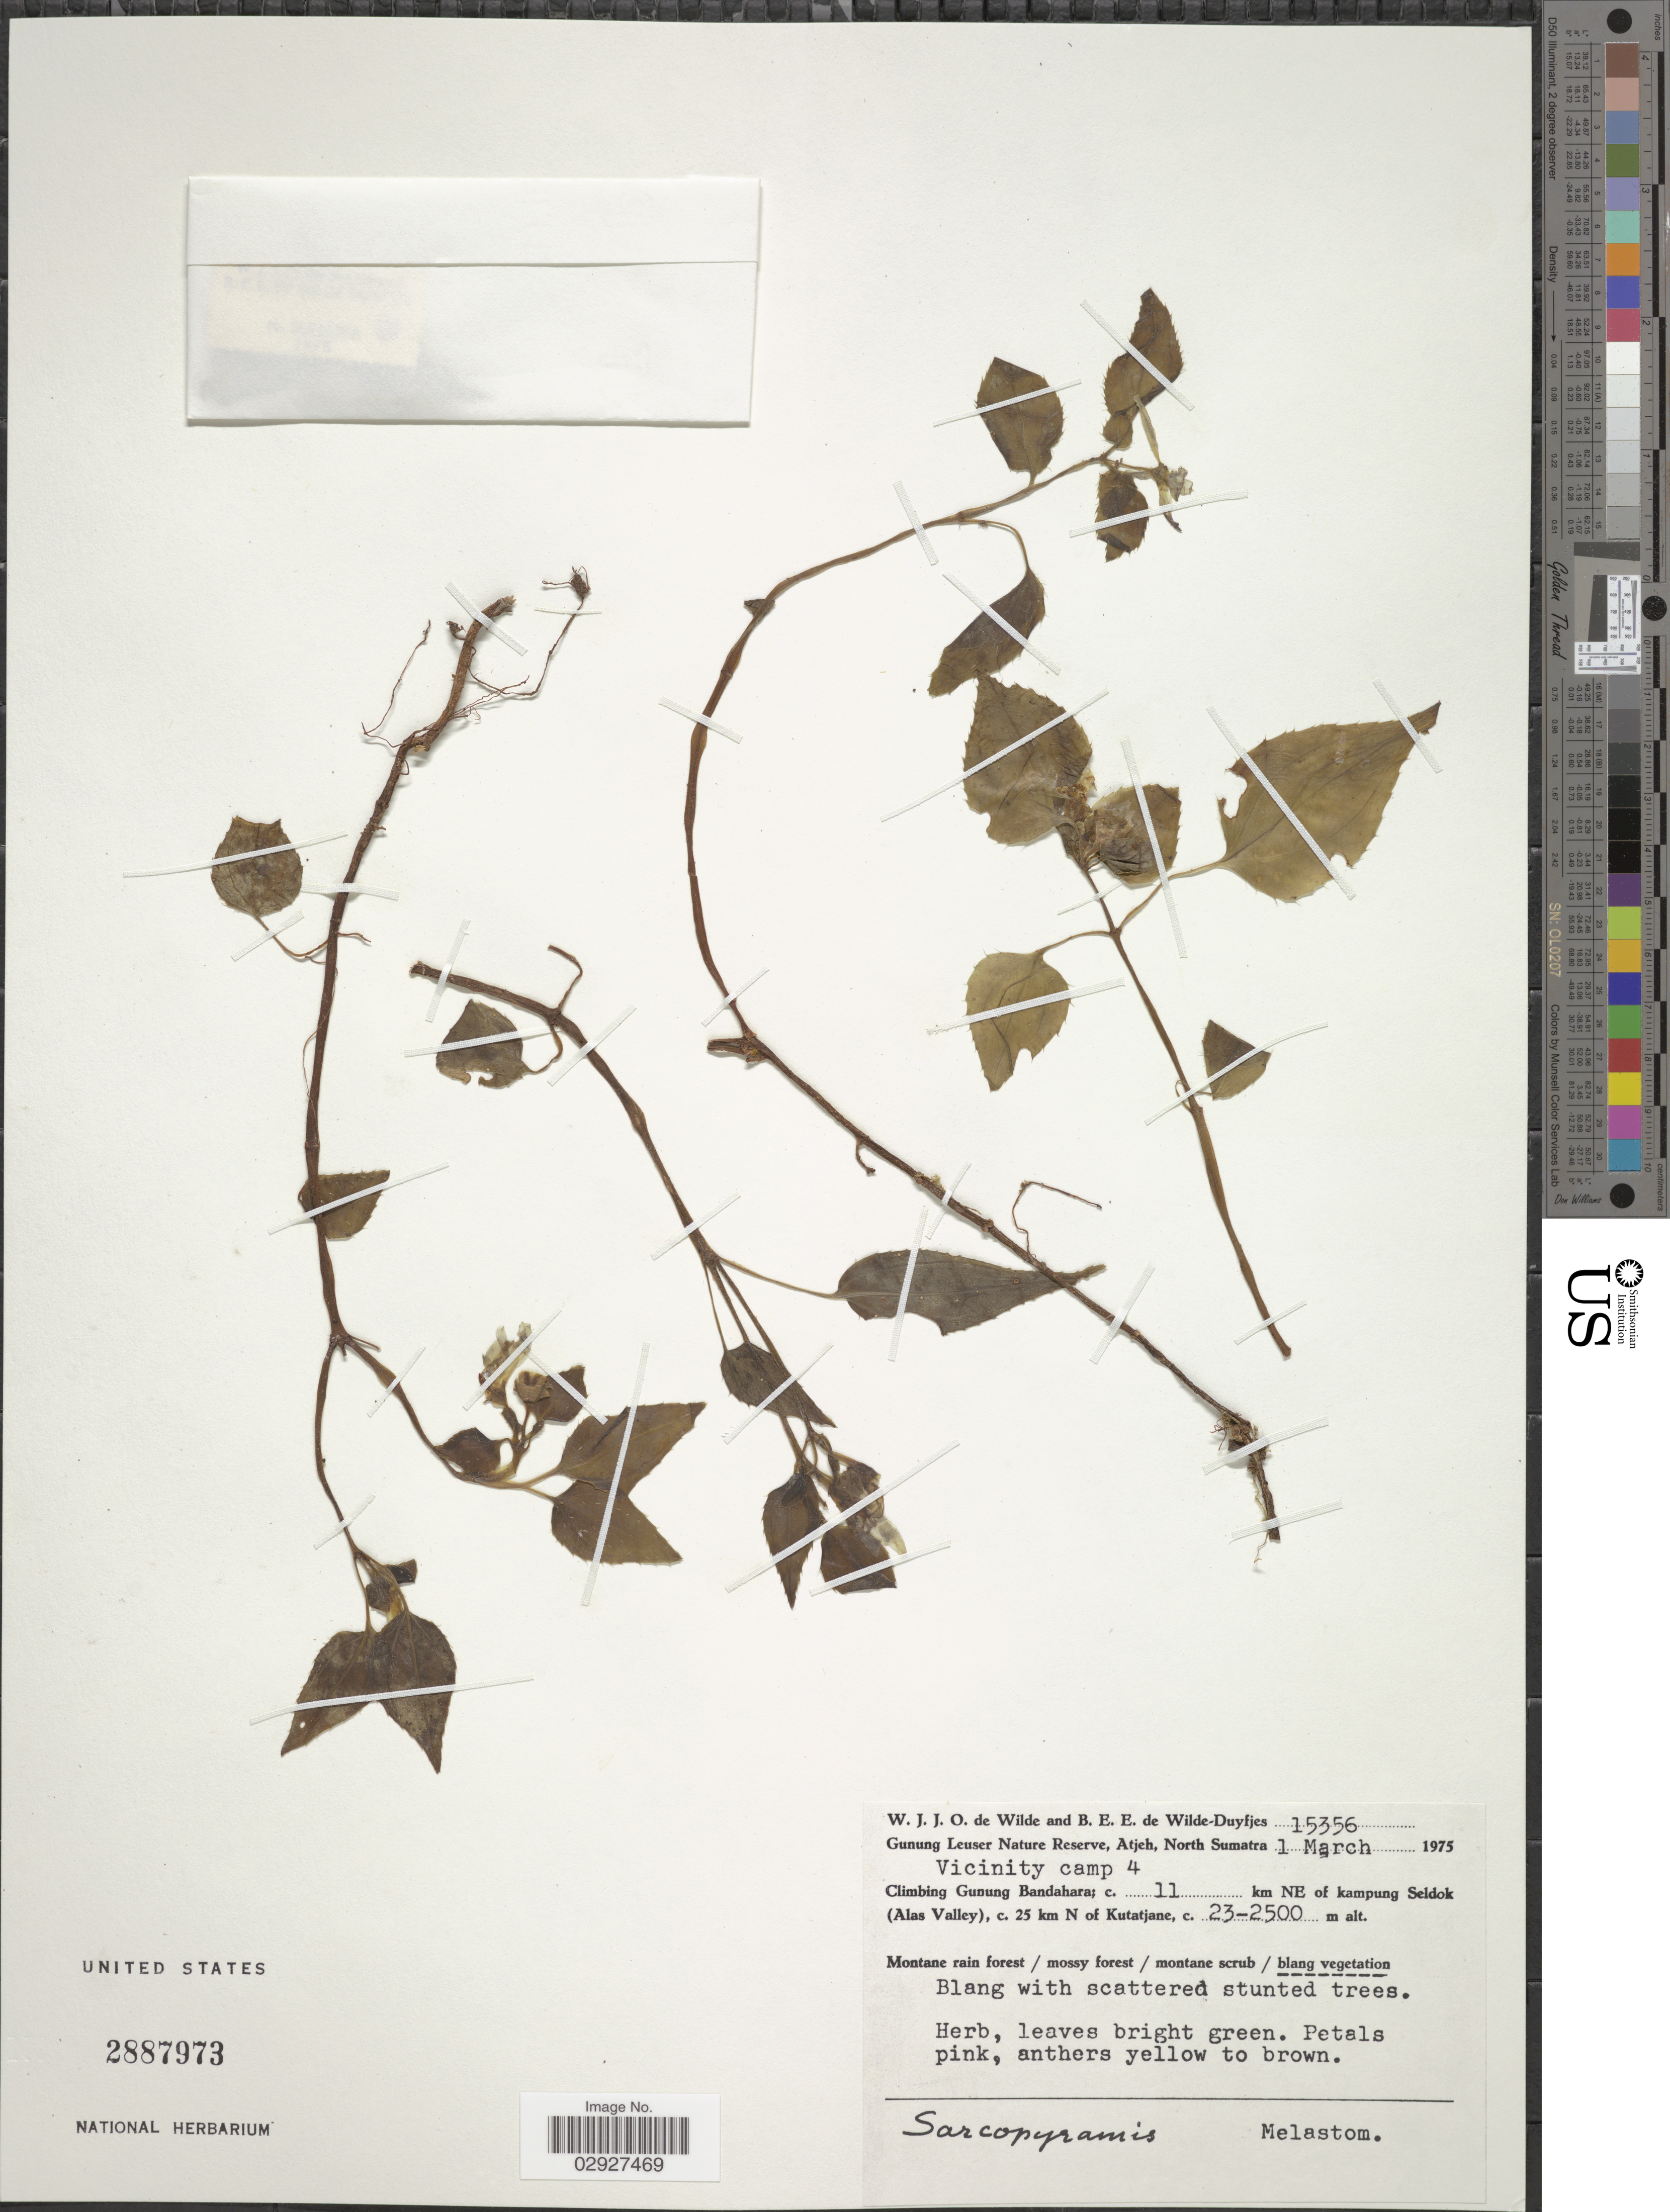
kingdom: Plantae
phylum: Tracheophyta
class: Magnoliopsida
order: Myrtales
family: Melastomataceae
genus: Sarcopyramis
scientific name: Sarcopyramis napalensis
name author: Wall.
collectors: W. J. de Wilde & B. E. de Wilde-Duyfjes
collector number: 15356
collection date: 1975-03-01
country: Indonesia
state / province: Sumatra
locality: Gunung Leuser Nature Reserve, Atjeh, North Sumatra. Vicinity camp 4. Climbing Gunung Bandahara; c. 11 km NE of kampung Seldok (Alas Valley), c. 25 km N of Kutatjane.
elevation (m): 2300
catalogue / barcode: US 2887973